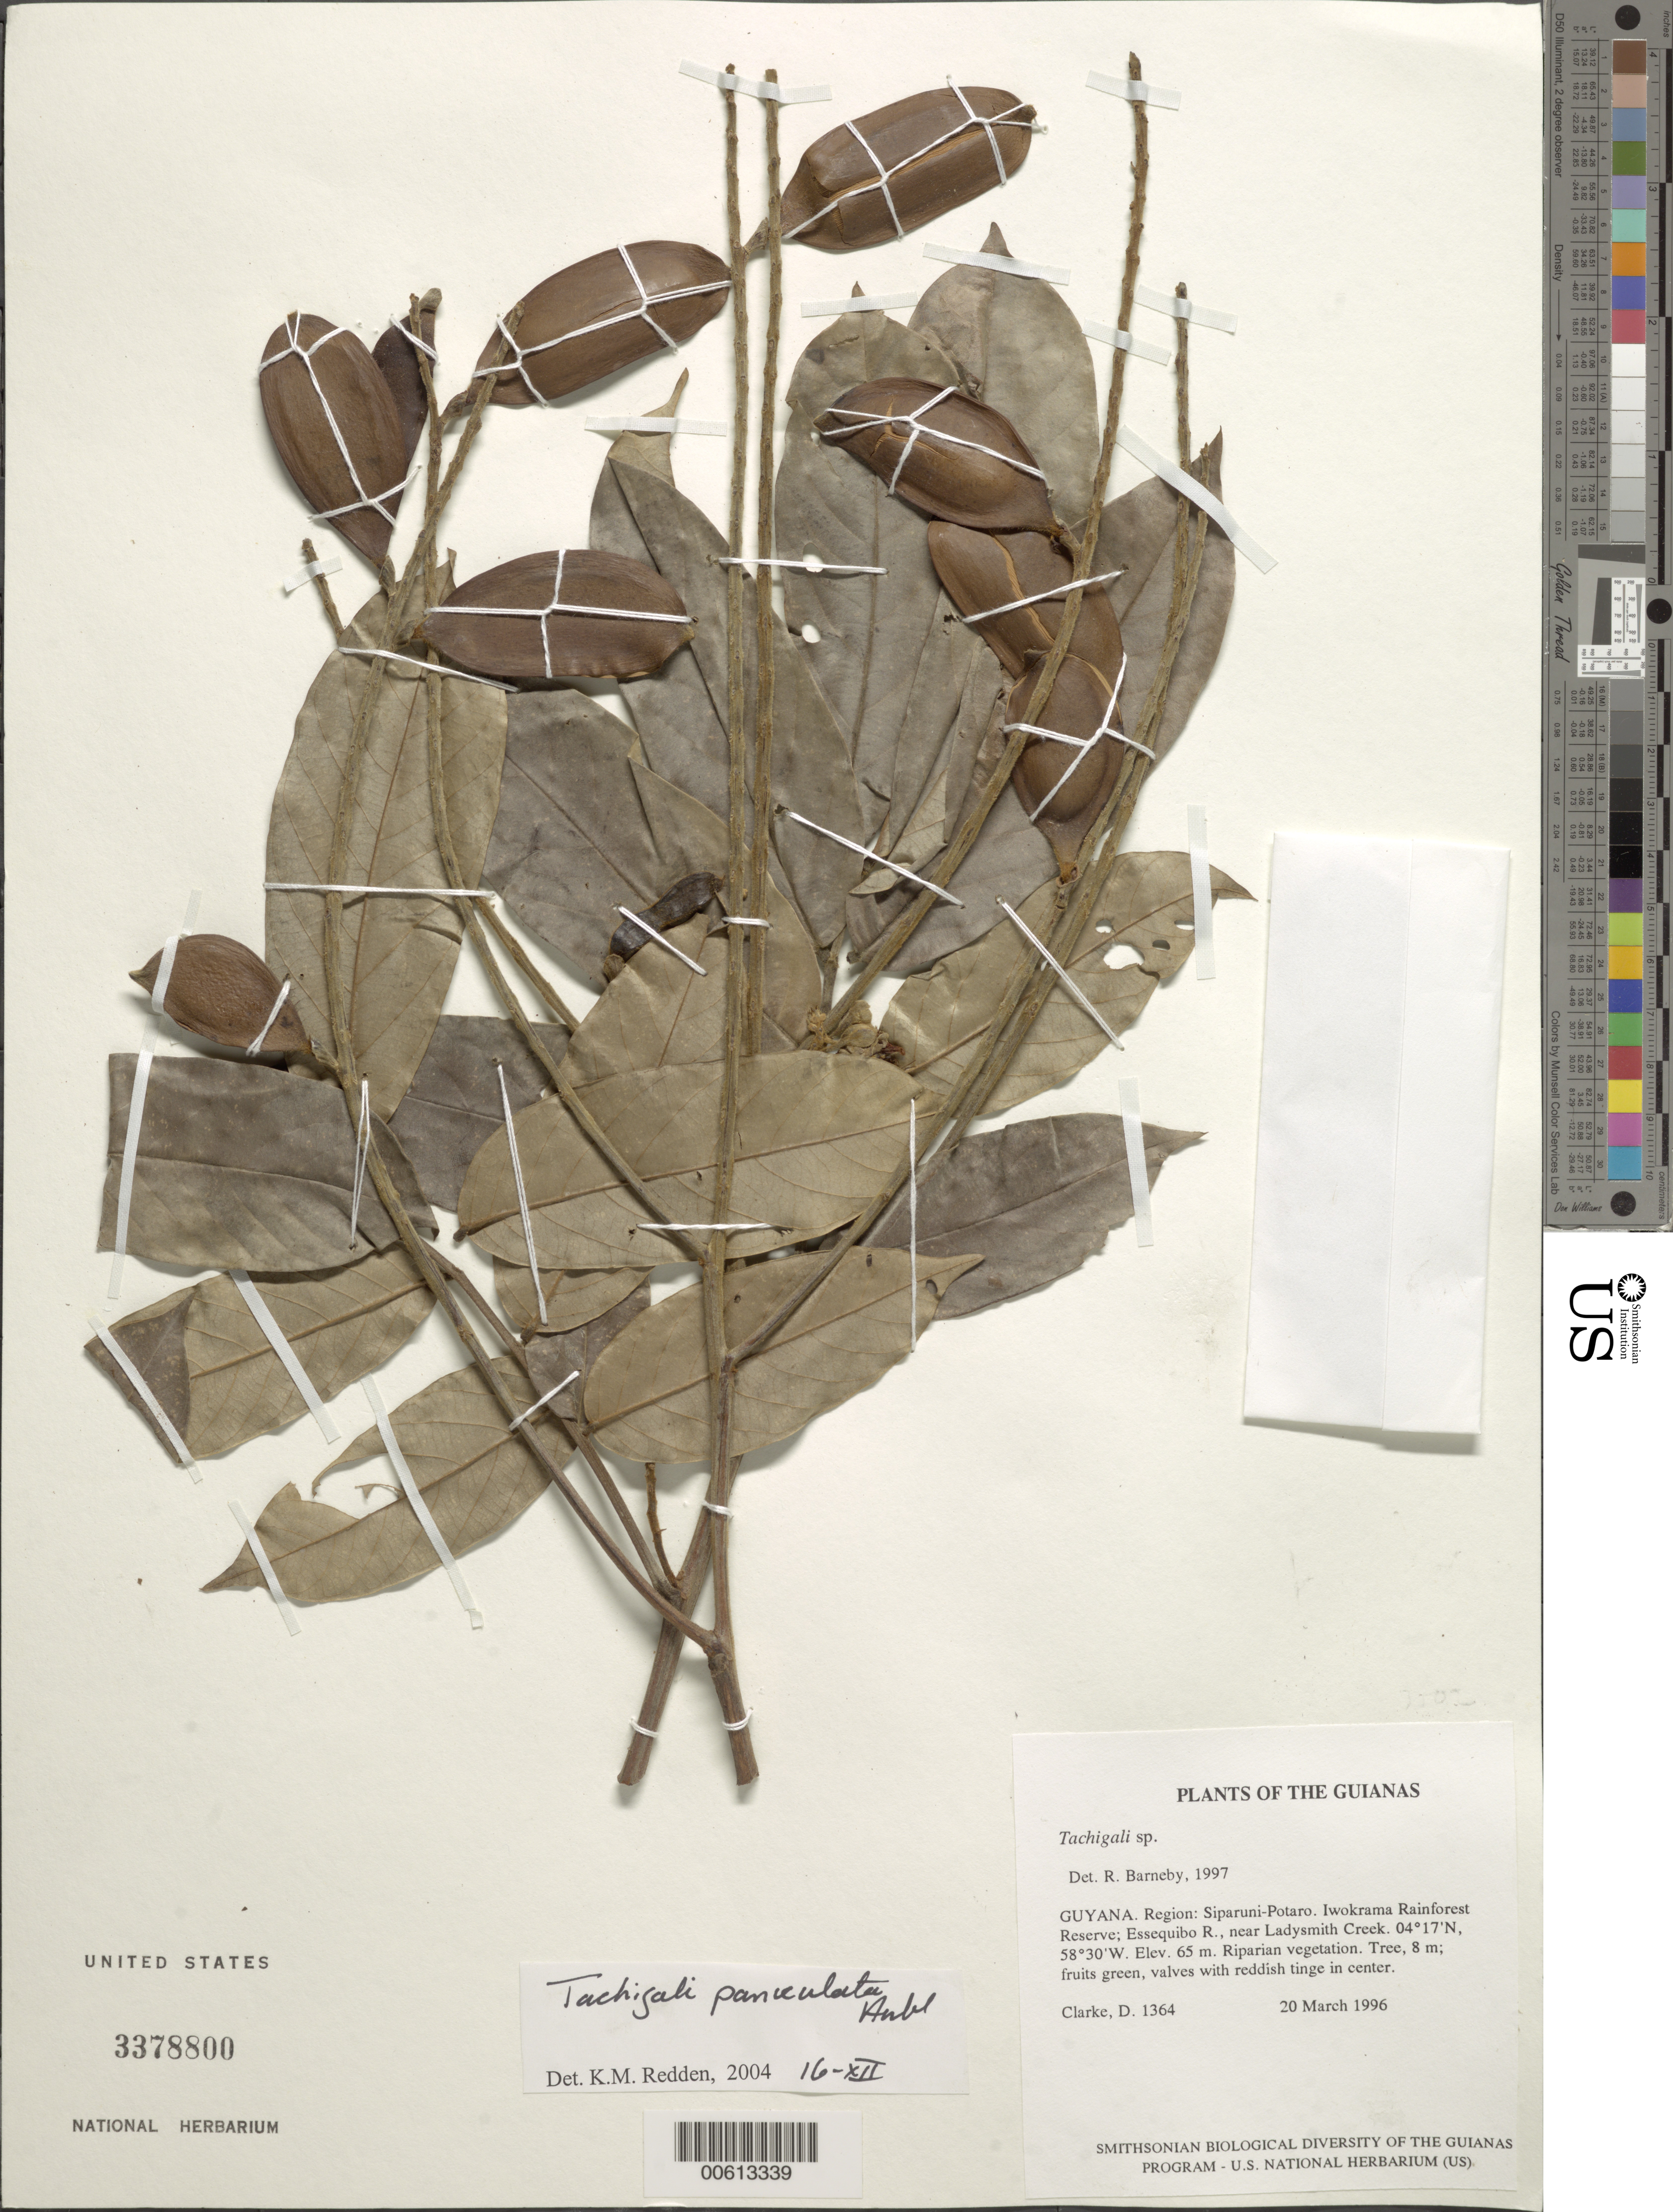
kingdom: Plantae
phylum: Tracheophyta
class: Magnoliopsida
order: Fabales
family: Fabaceae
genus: Tachigali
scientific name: Tachigali paniculata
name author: Aubl.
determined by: Redden, K. M.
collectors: H. D. Clarke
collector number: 1364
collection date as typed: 20 March 1996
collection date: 1996-03-20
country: Guyana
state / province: Potaro-Siparuni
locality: Iwokrama Rainforest Reserve; Essequibo R., near Ladysmith Creek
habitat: Riparian vegetation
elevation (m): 65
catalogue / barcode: US 3378800